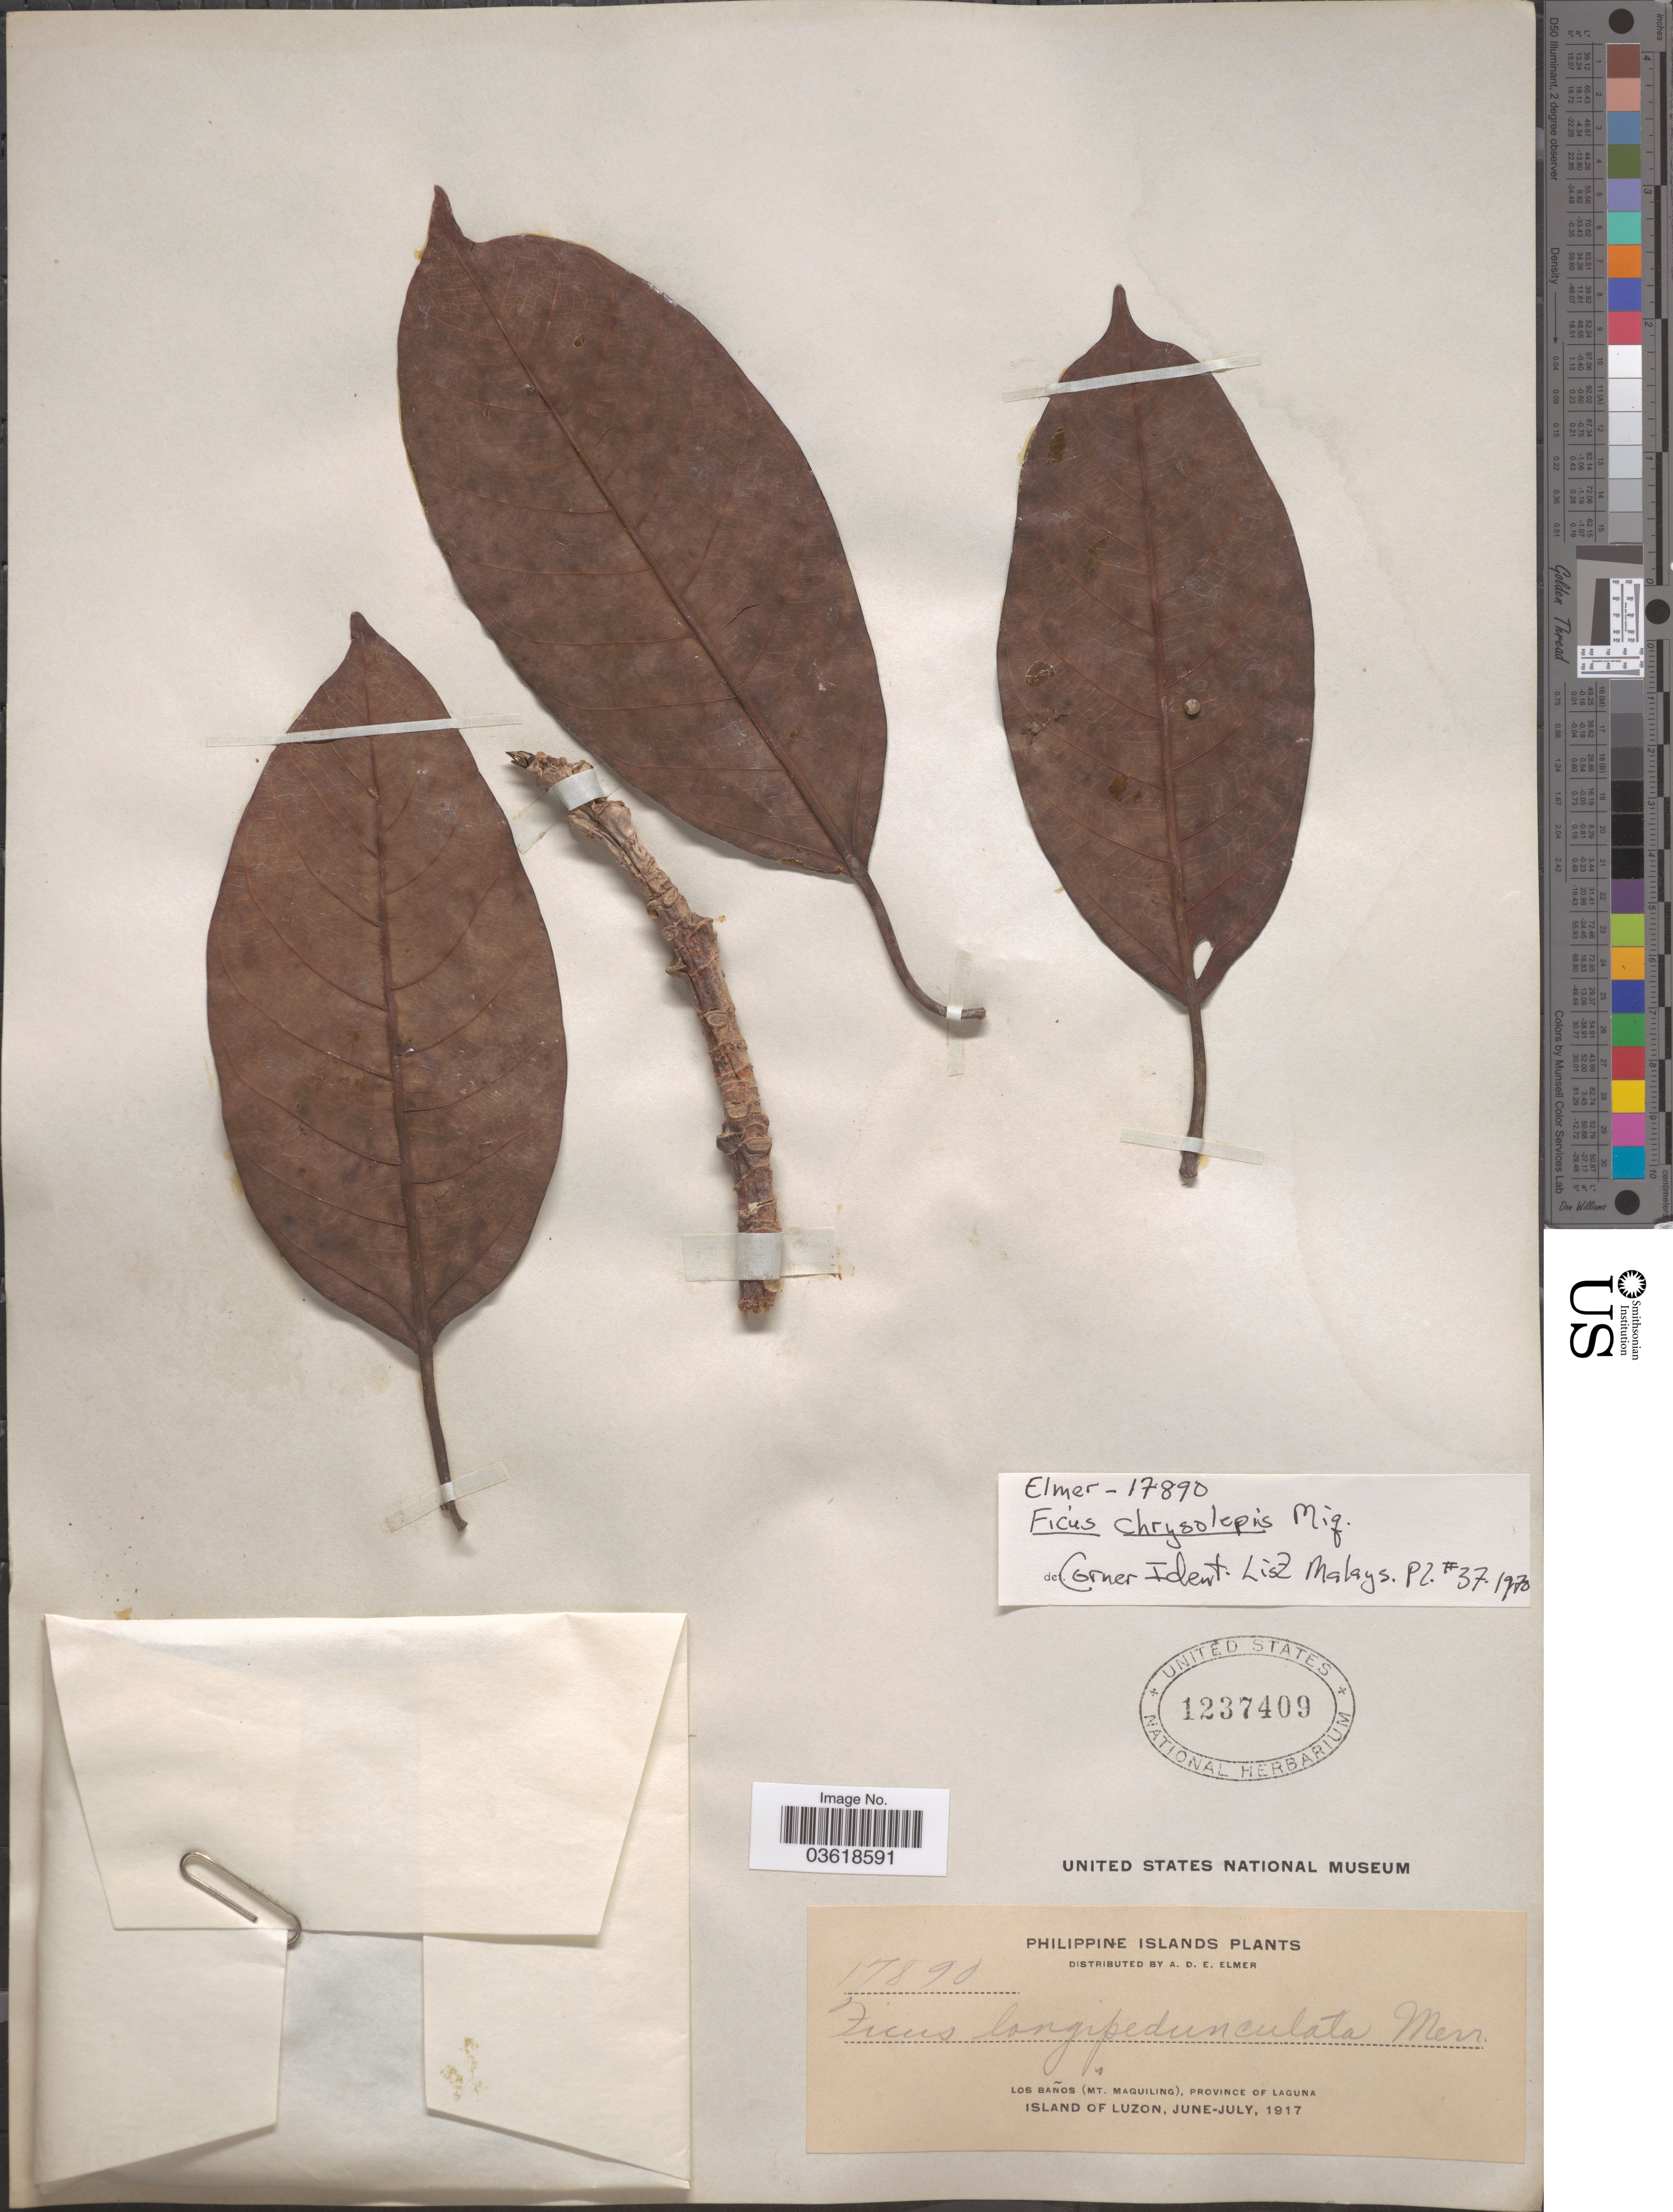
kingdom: Plantae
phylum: Tracheophyta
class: Magnoliopsida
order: Rosales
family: Moraceae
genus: Ficus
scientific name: Ficus chrysolepis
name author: Miq.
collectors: A. D. E. Elmer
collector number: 17890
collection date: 1917-06/1917-07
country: Philippines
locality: Philippine Islands. Los Baños (Mt. Maquiling), Province of Laguna. Island of Luzon.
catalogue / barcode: US 1237409